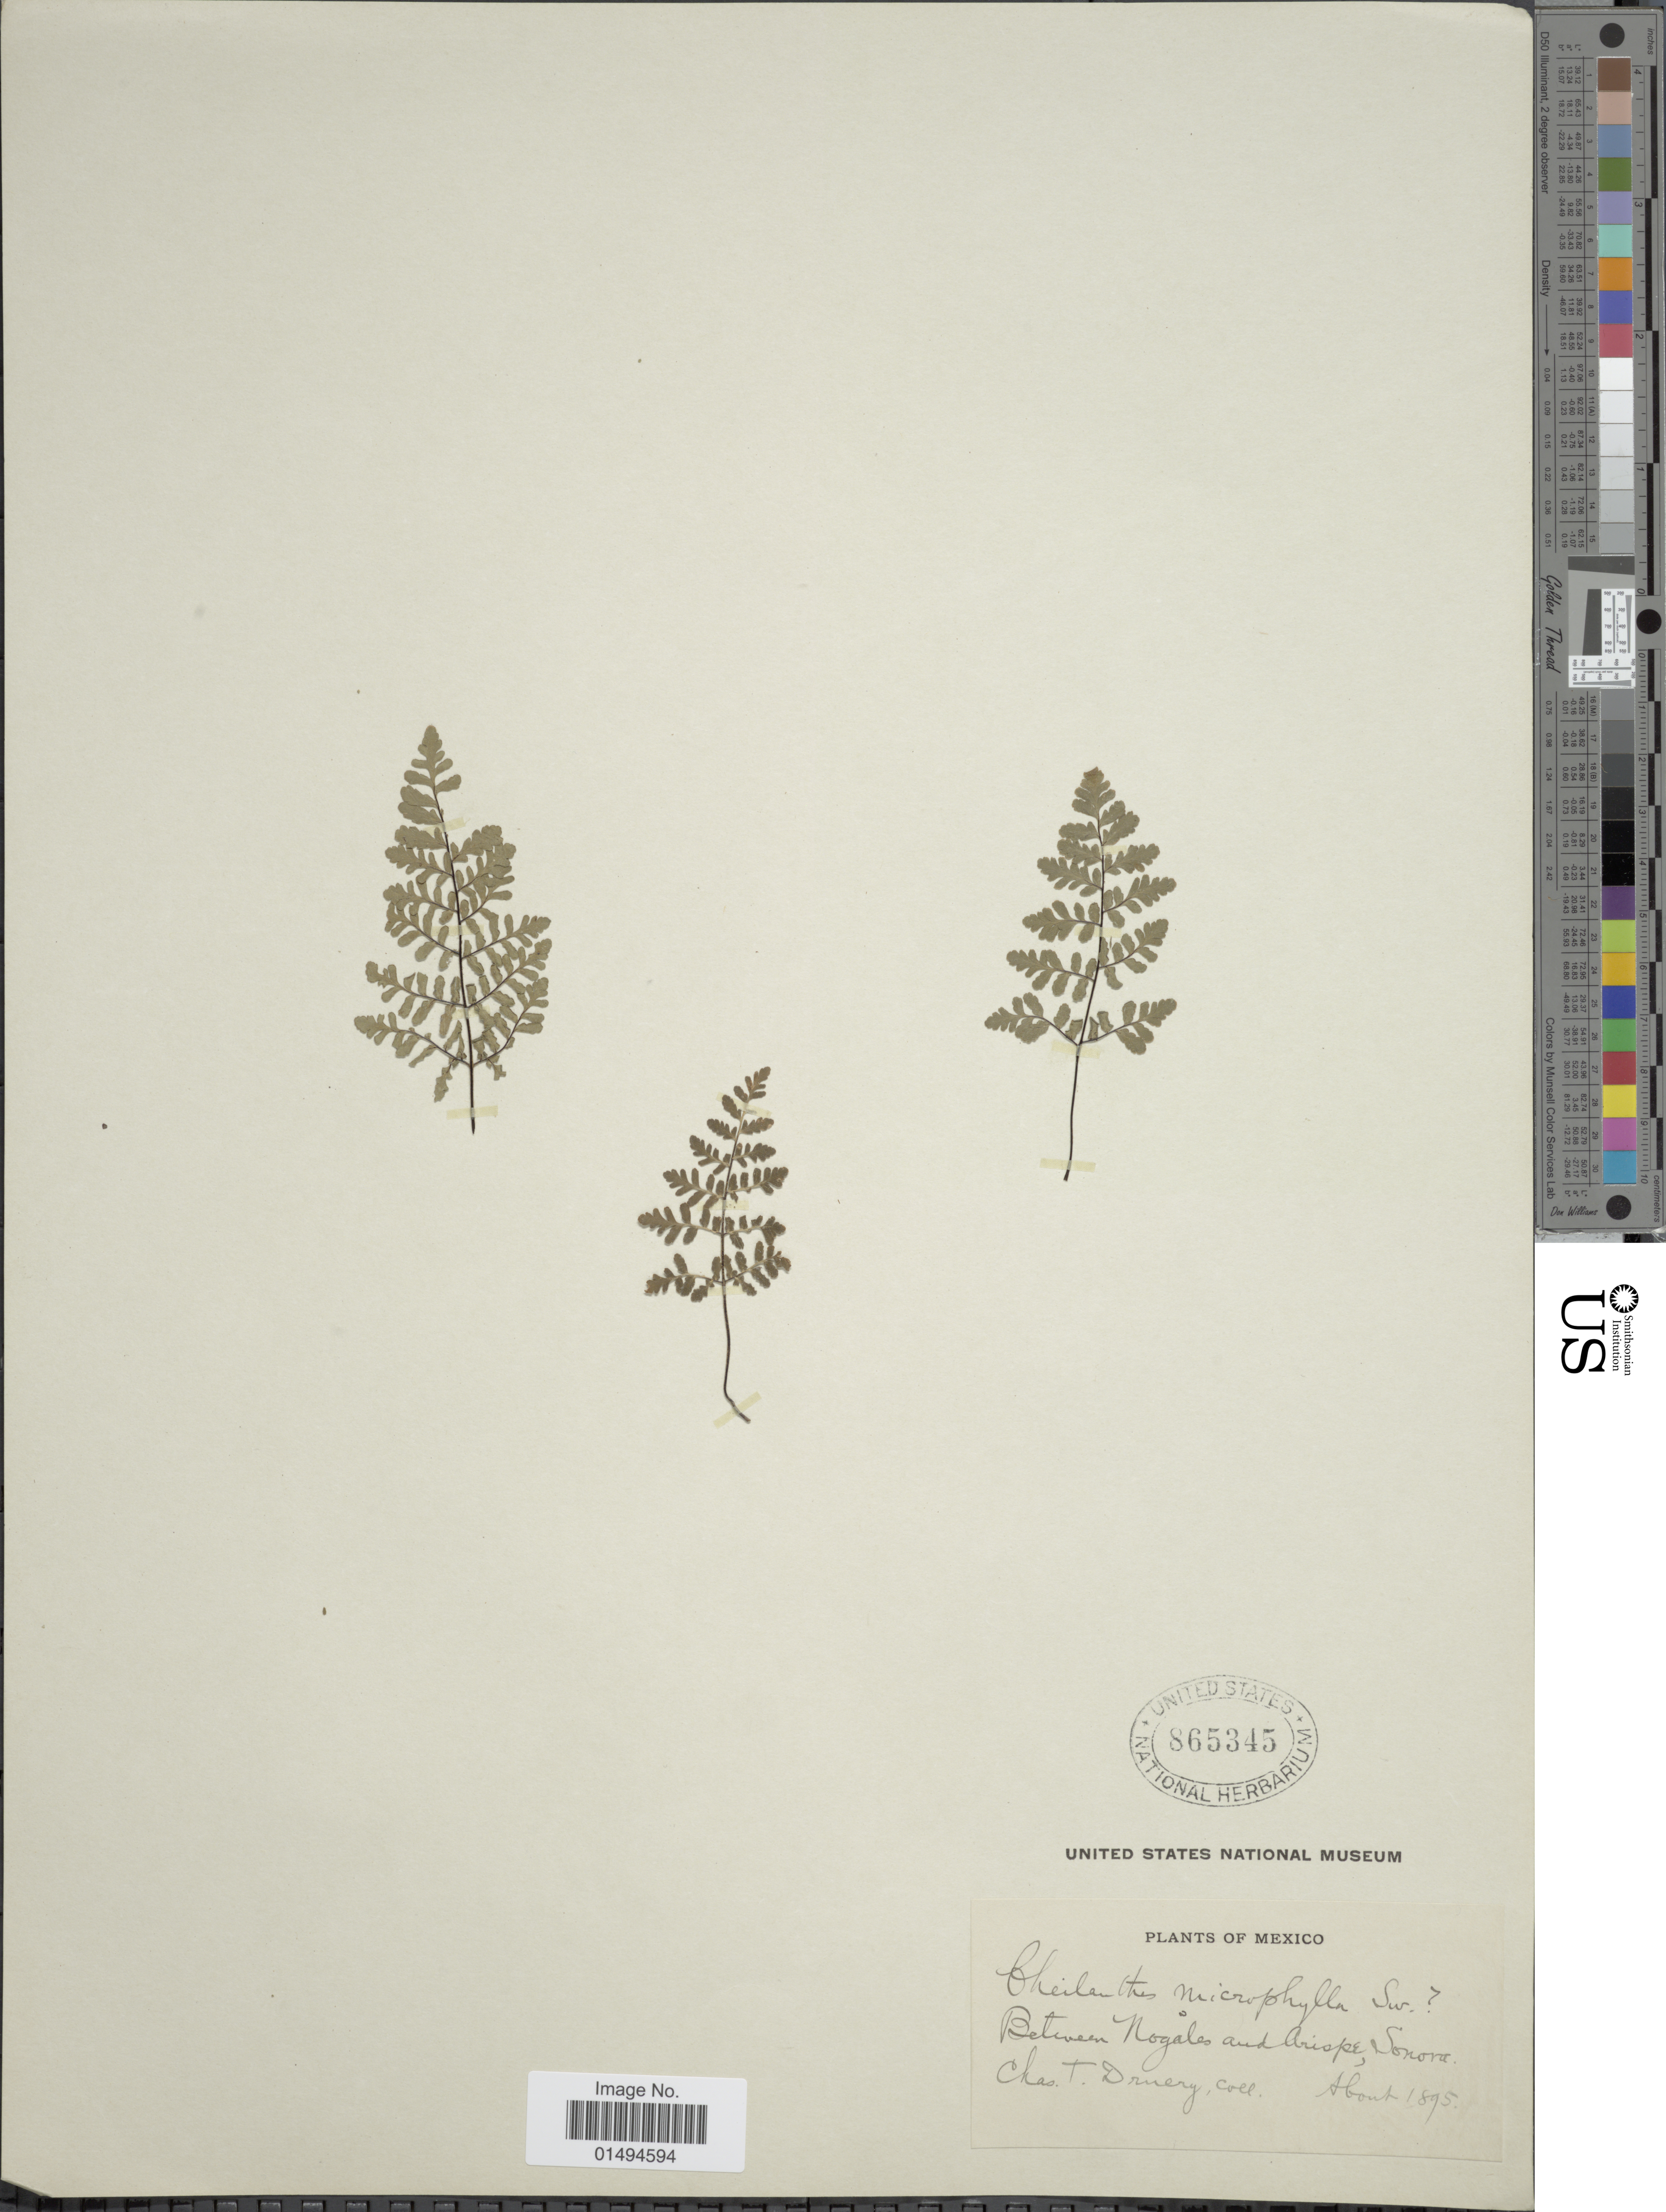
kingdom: Plantae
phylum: Tracheophyta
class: Polypodiopsida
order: Polypodiales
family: Pteridaceae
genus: Myriopteris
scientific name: Myriopteris microphylla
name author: (Sw.) Grusz & Windham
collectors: C. Druery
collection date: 1895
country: Mexico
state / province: Sonora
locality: Between Nogales and Arispe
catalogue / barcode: US 865345